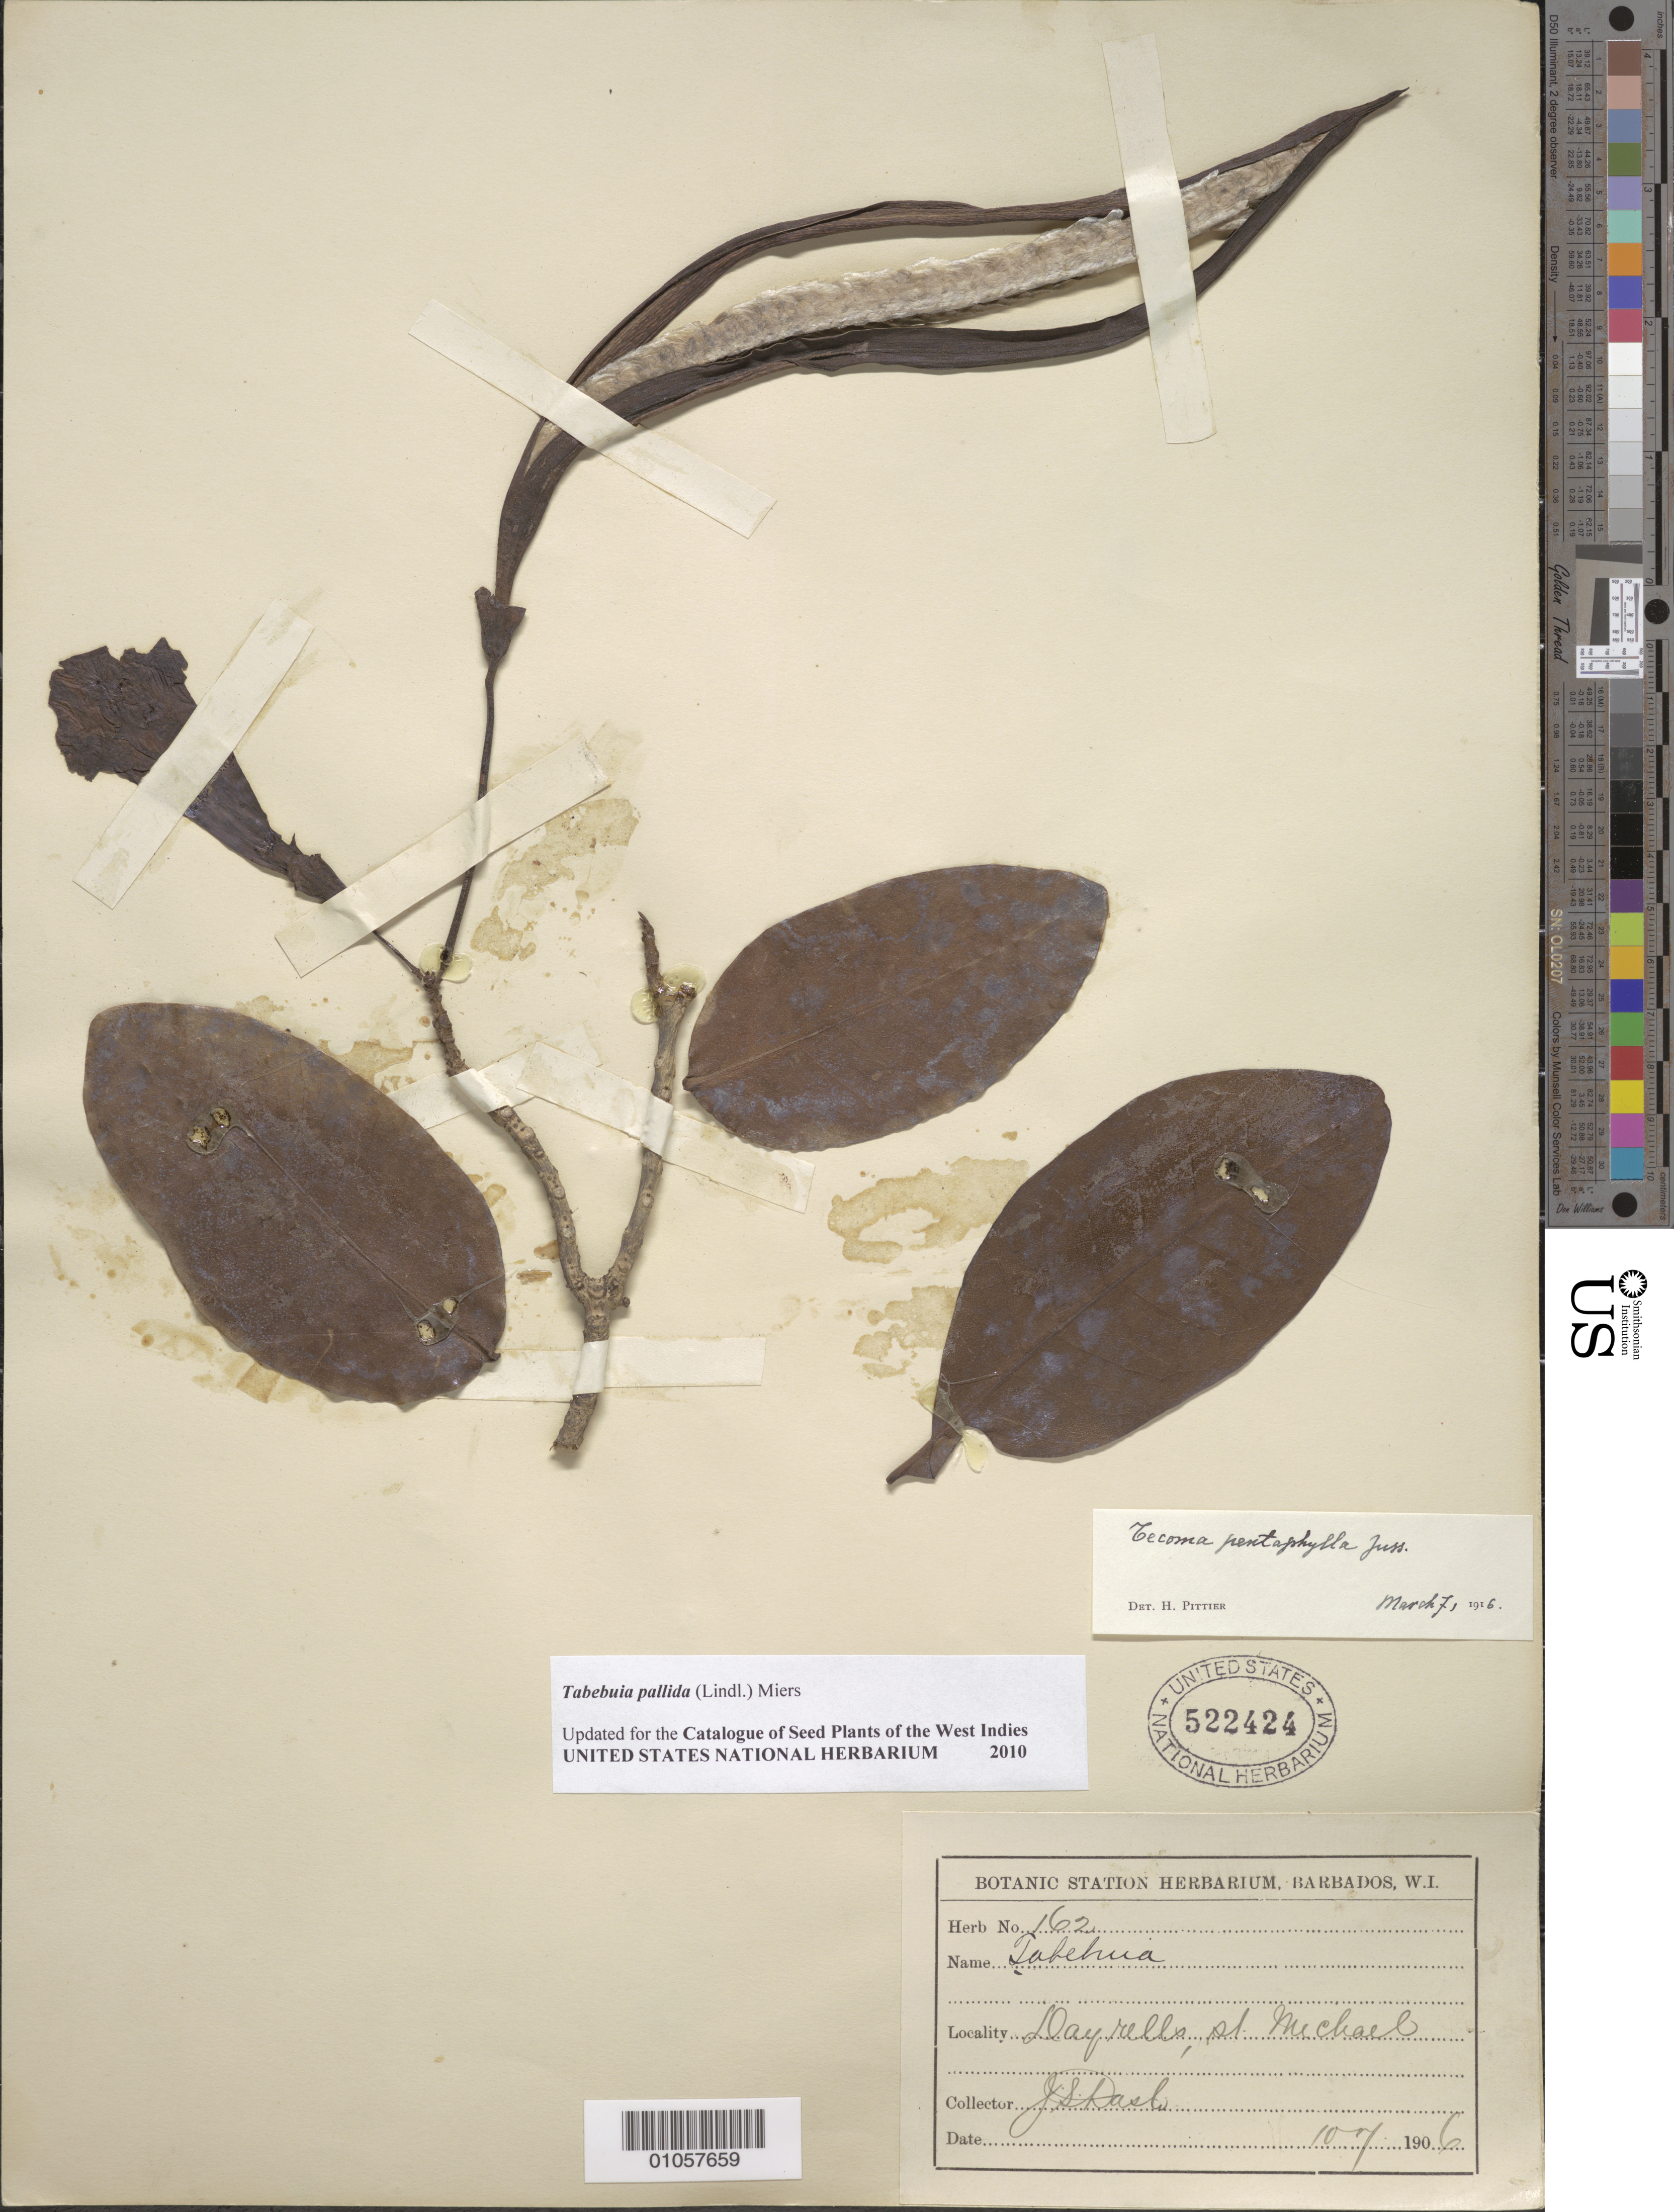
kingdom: Plantae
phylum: Tracheophyta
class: Magnoliopsida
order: Lamiales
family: Bignoniaceae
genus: Tabebuia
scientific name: Tabebuia pallida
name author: (Lindl.) Miers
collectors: J. Dash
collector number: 162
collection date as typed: Oct 1906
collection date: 1906-10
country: Barbados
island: Barbados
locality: St. Michael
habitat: Dry hills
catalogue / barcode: US 522424